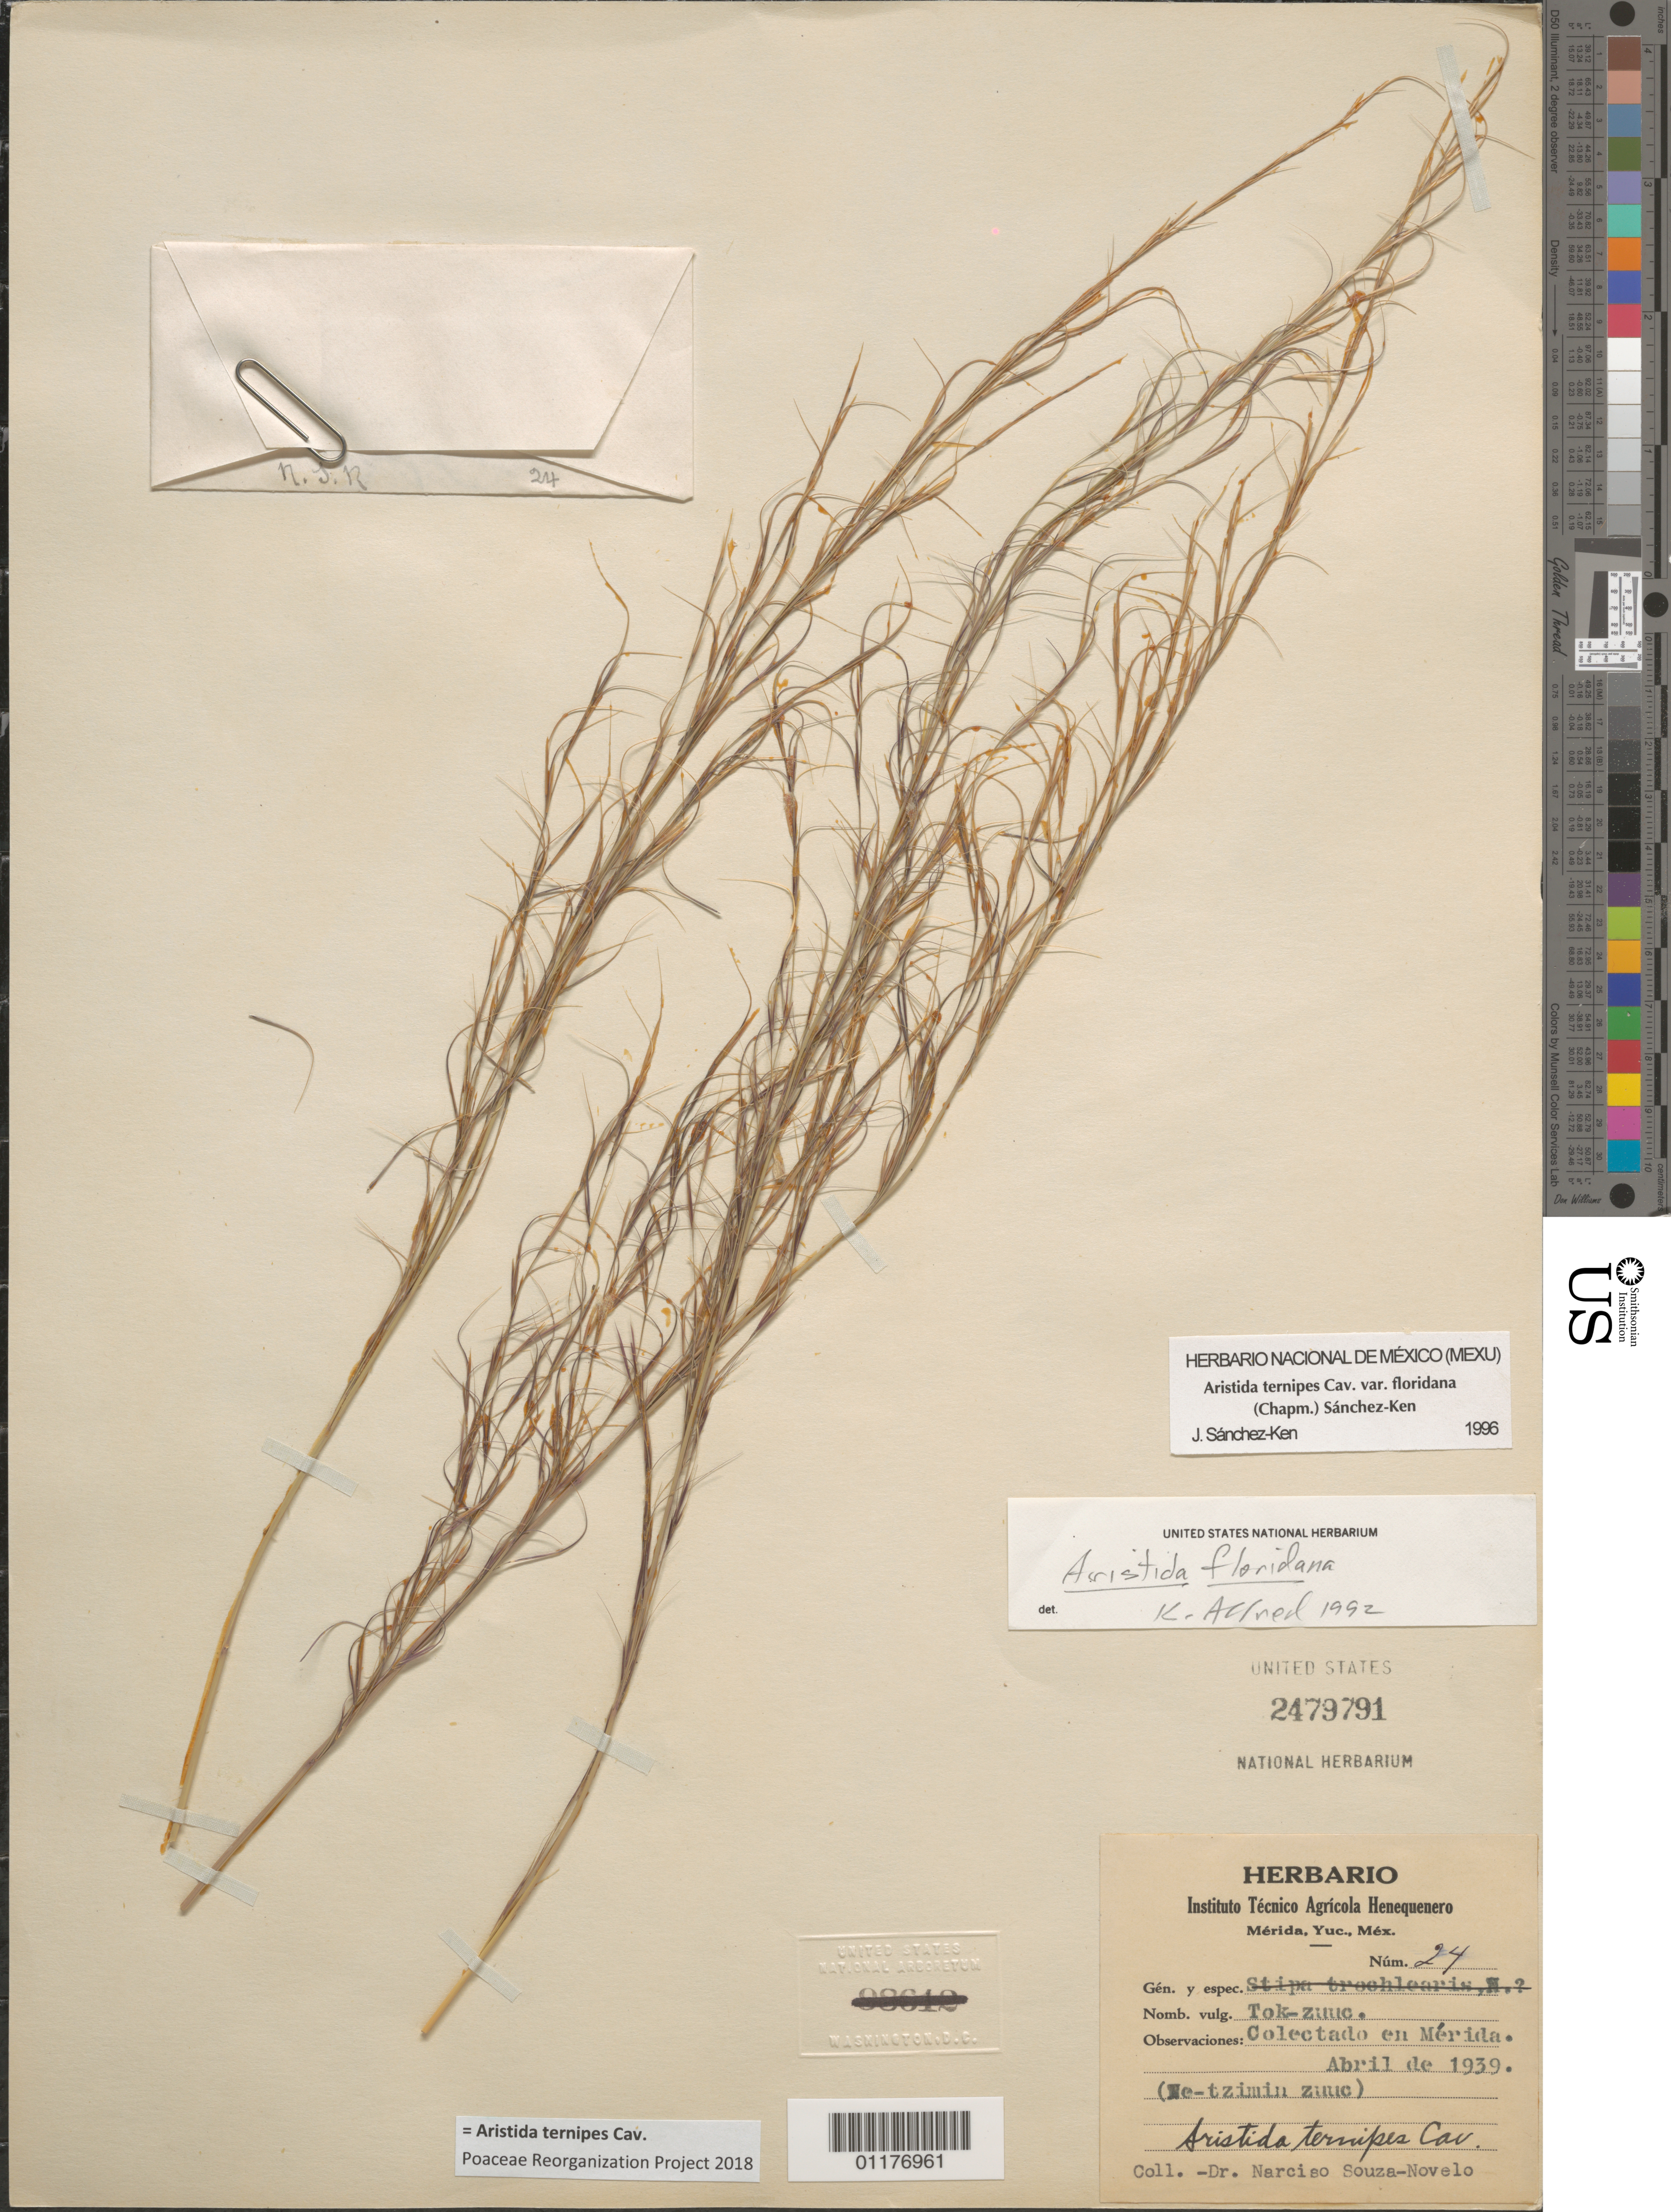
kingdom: Plantae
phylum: Tracheophyta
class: Liliopsida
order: Poales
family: Poaceae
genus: Aristida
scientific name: Aristida ternipes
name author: Cav.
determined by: Poaceae Reorganization Project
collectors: N. Souza-Novelo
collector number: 24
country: Mexico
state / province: Yucatán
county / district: Mérida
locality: Colectado en Merida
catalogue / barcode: US 2479791